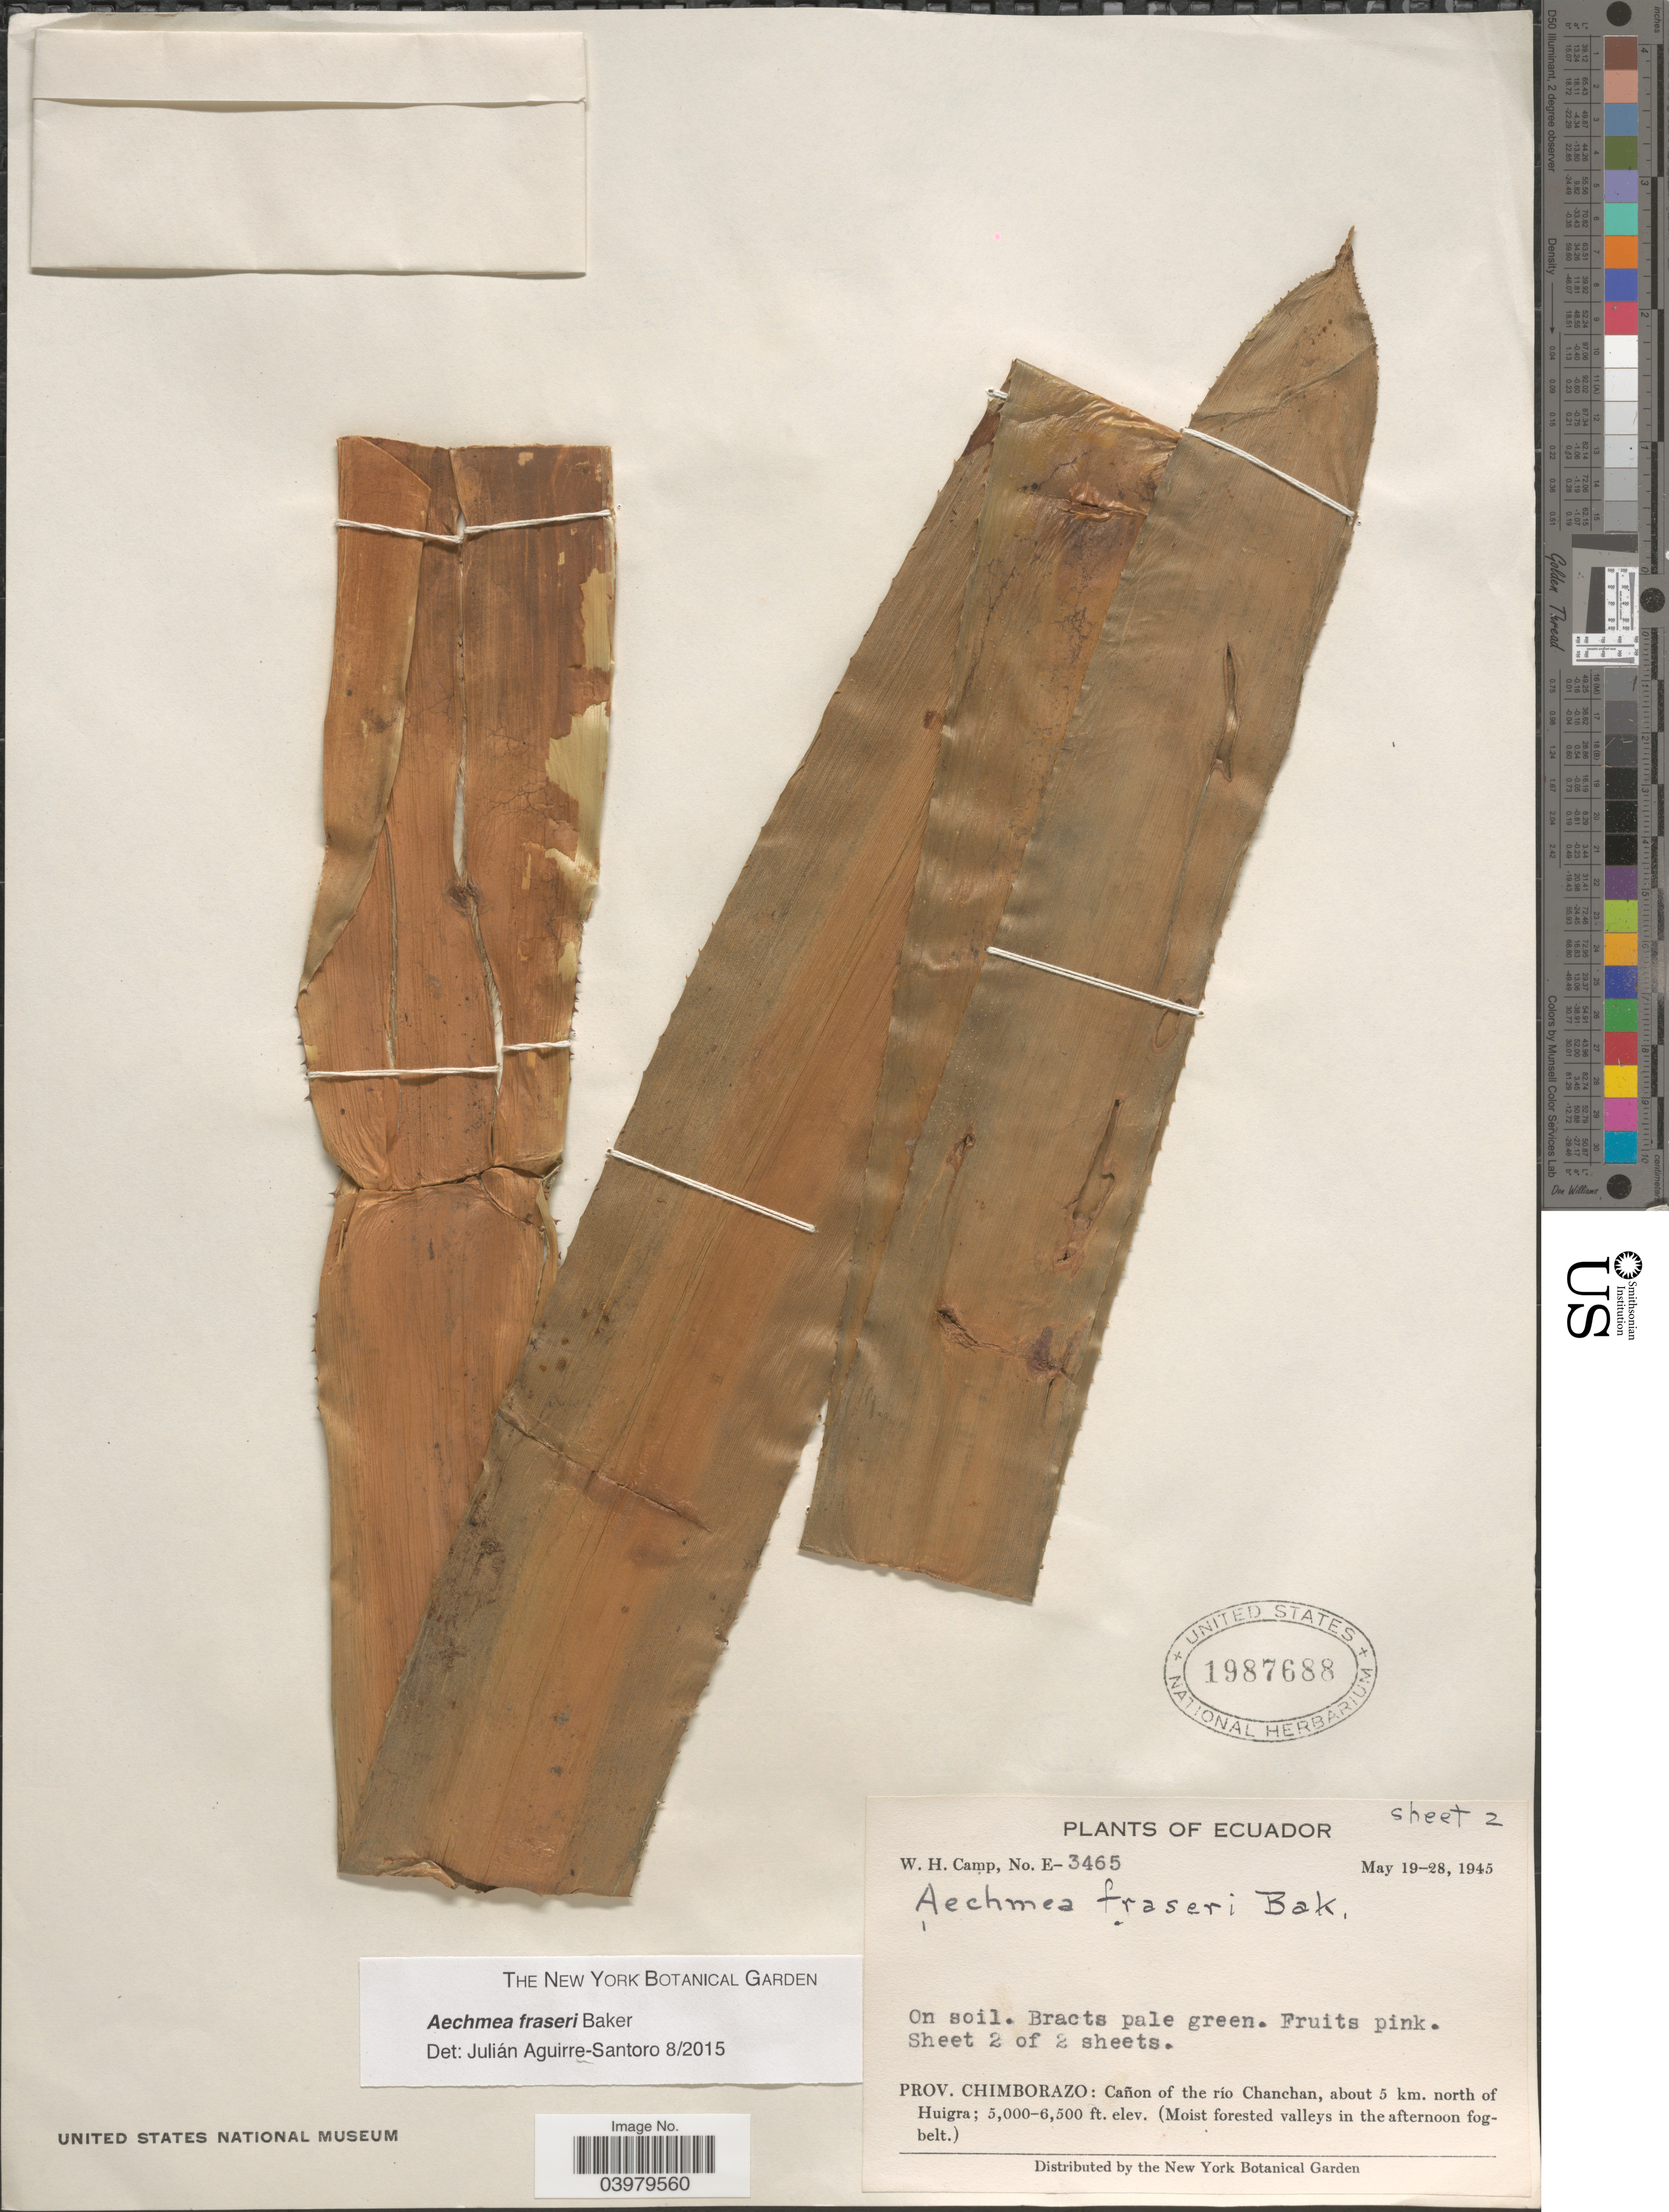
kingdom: Plantae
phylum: Tracheophyta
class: Liliopsida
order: Poales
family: Bromeliaceae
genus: Aechmea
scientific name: Aechmea fraseri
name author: Baker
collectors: W. H. Camp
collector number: E-3465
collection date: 1945-05-19/1945-05-28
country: Ecuador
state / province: Chimborazo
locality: Cañon of the río Chanchan, about 5 km. north of Huigra. (Moist forested valleys in the afternoon fogbelt).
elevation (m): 1524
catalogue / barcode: US 1987688